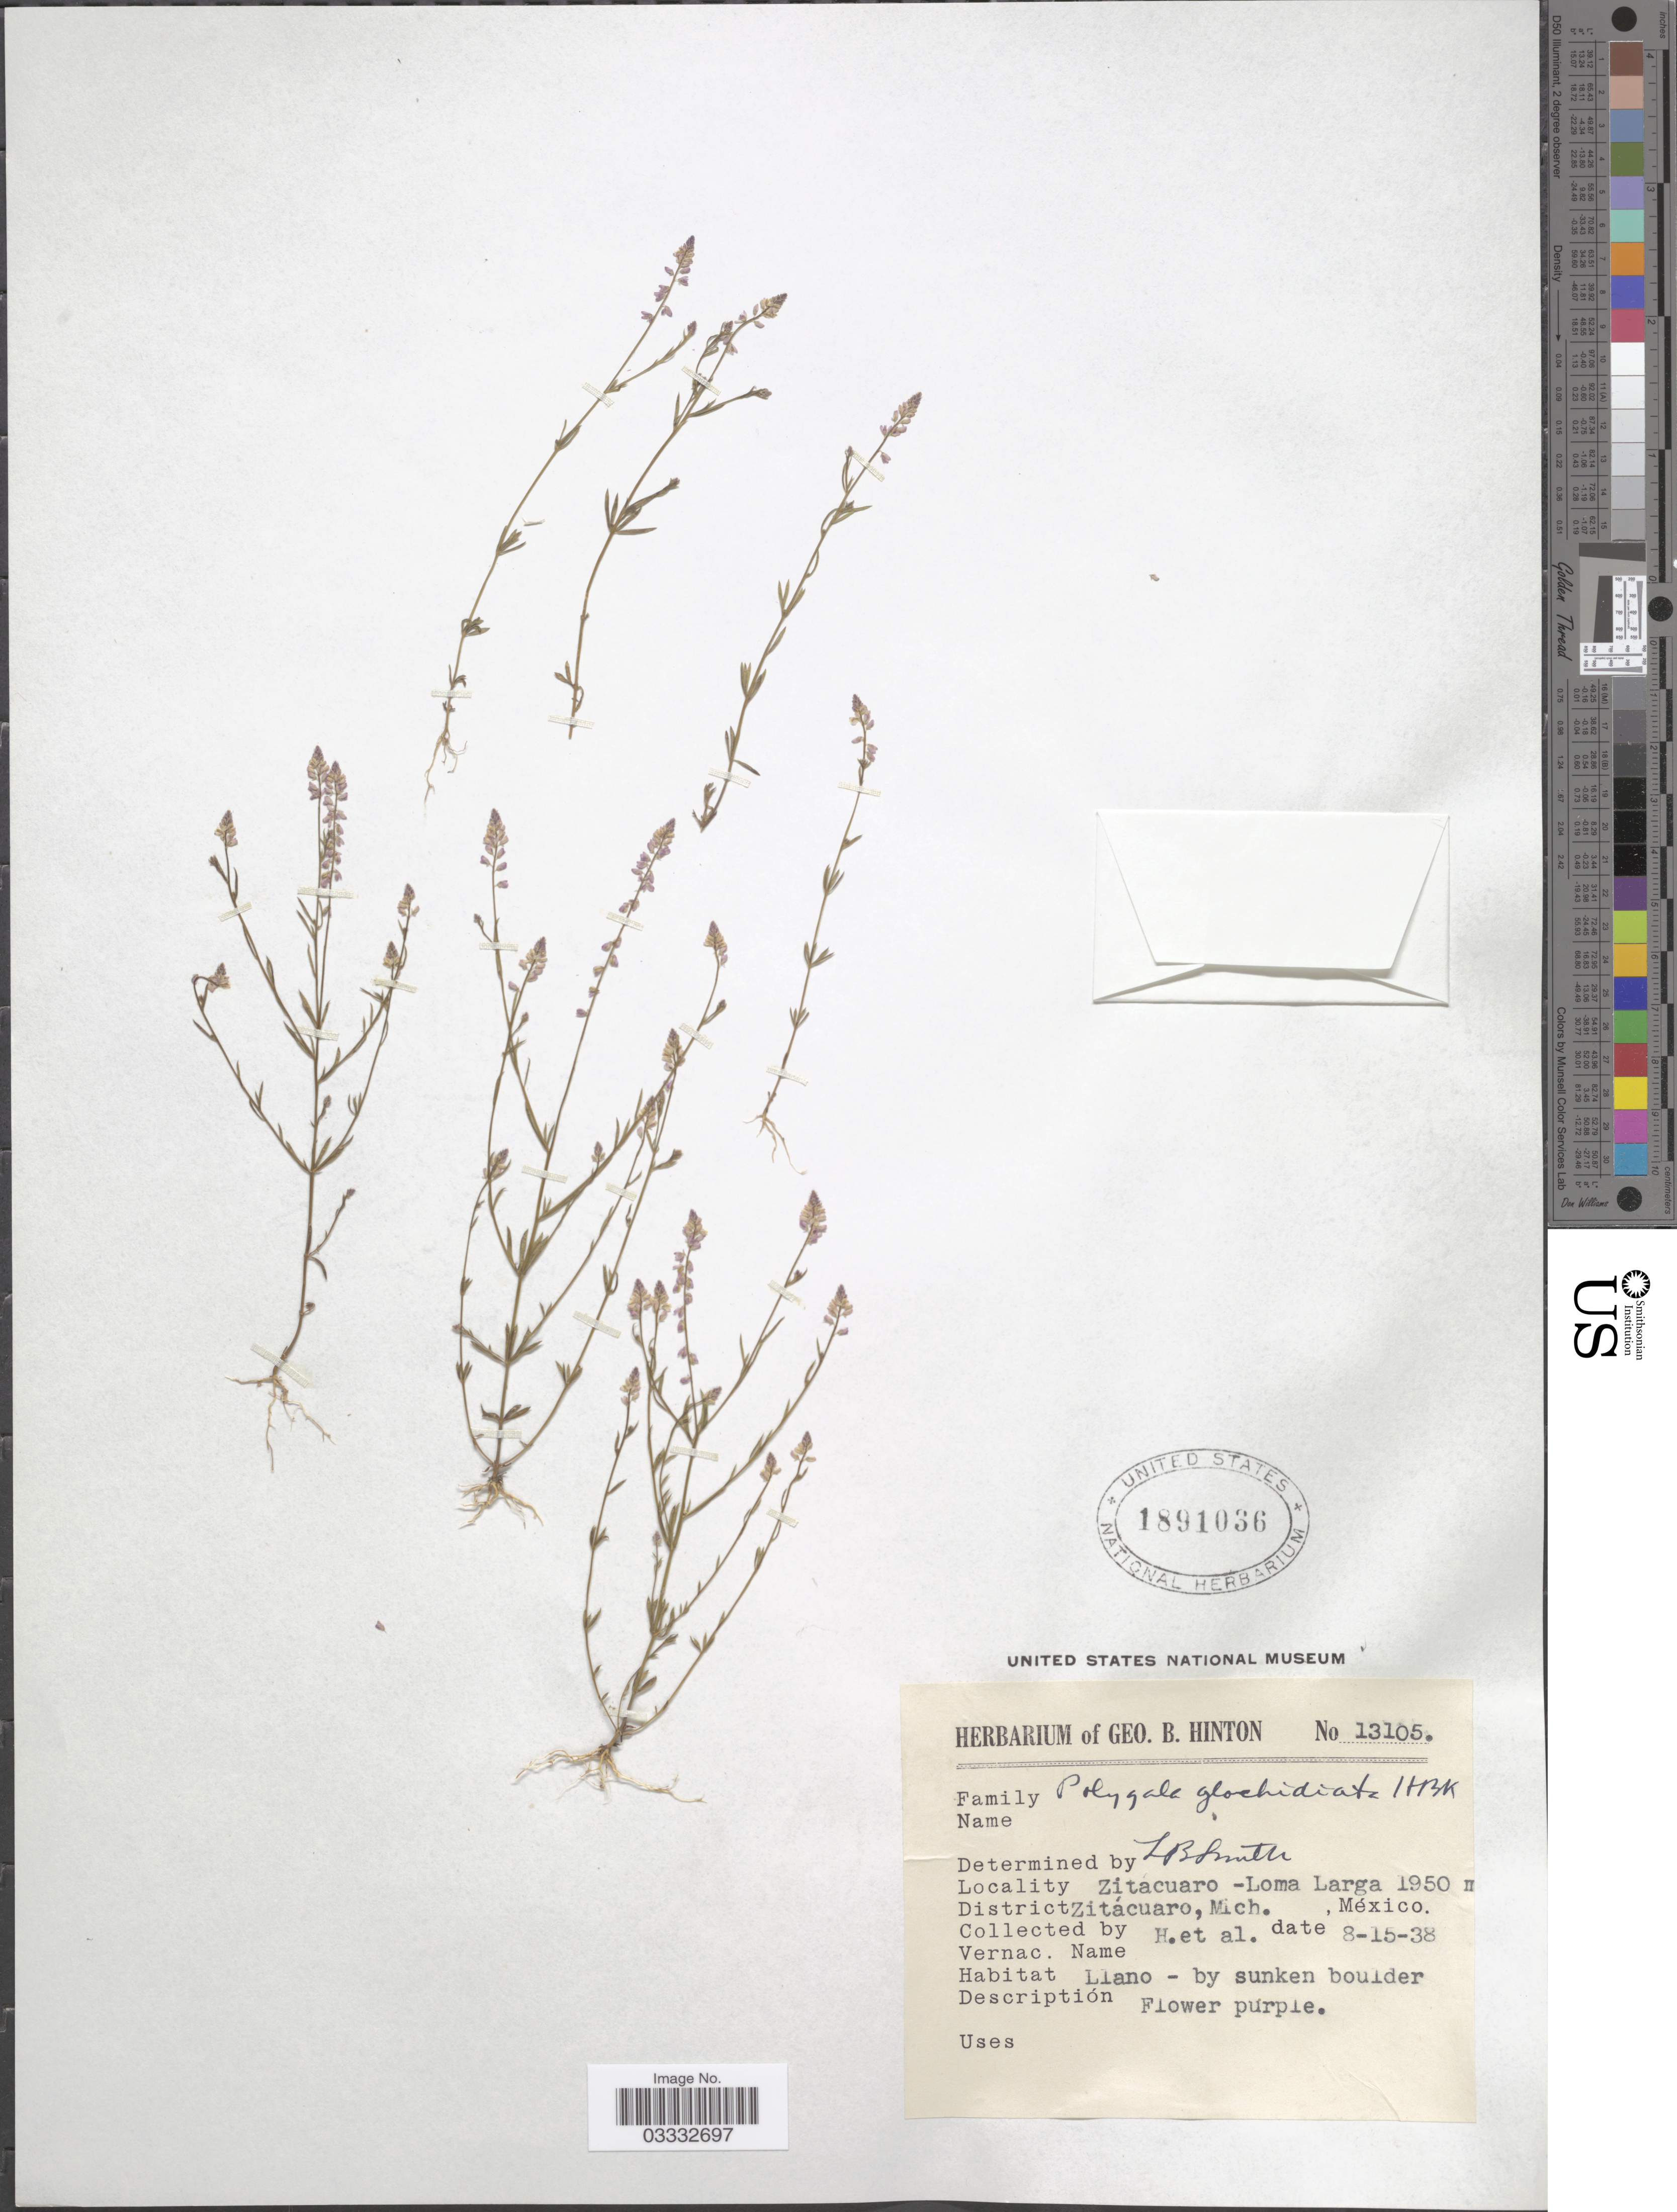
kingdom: Plantae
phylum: Tracheophyta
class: Magnoliopsida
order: Fabales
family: Polygalaceae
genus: Polygala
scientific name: Polygala glochidiata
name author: Kunth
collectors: G. B. Hinton & et al.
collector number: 13105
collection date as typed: Transcribed d/m/y: 15/8/38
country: Mexico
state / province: Michoacán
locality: Zitacuaro -Loma Larga. District Zitácuaro.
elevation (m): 1950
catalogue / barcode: US 1891036